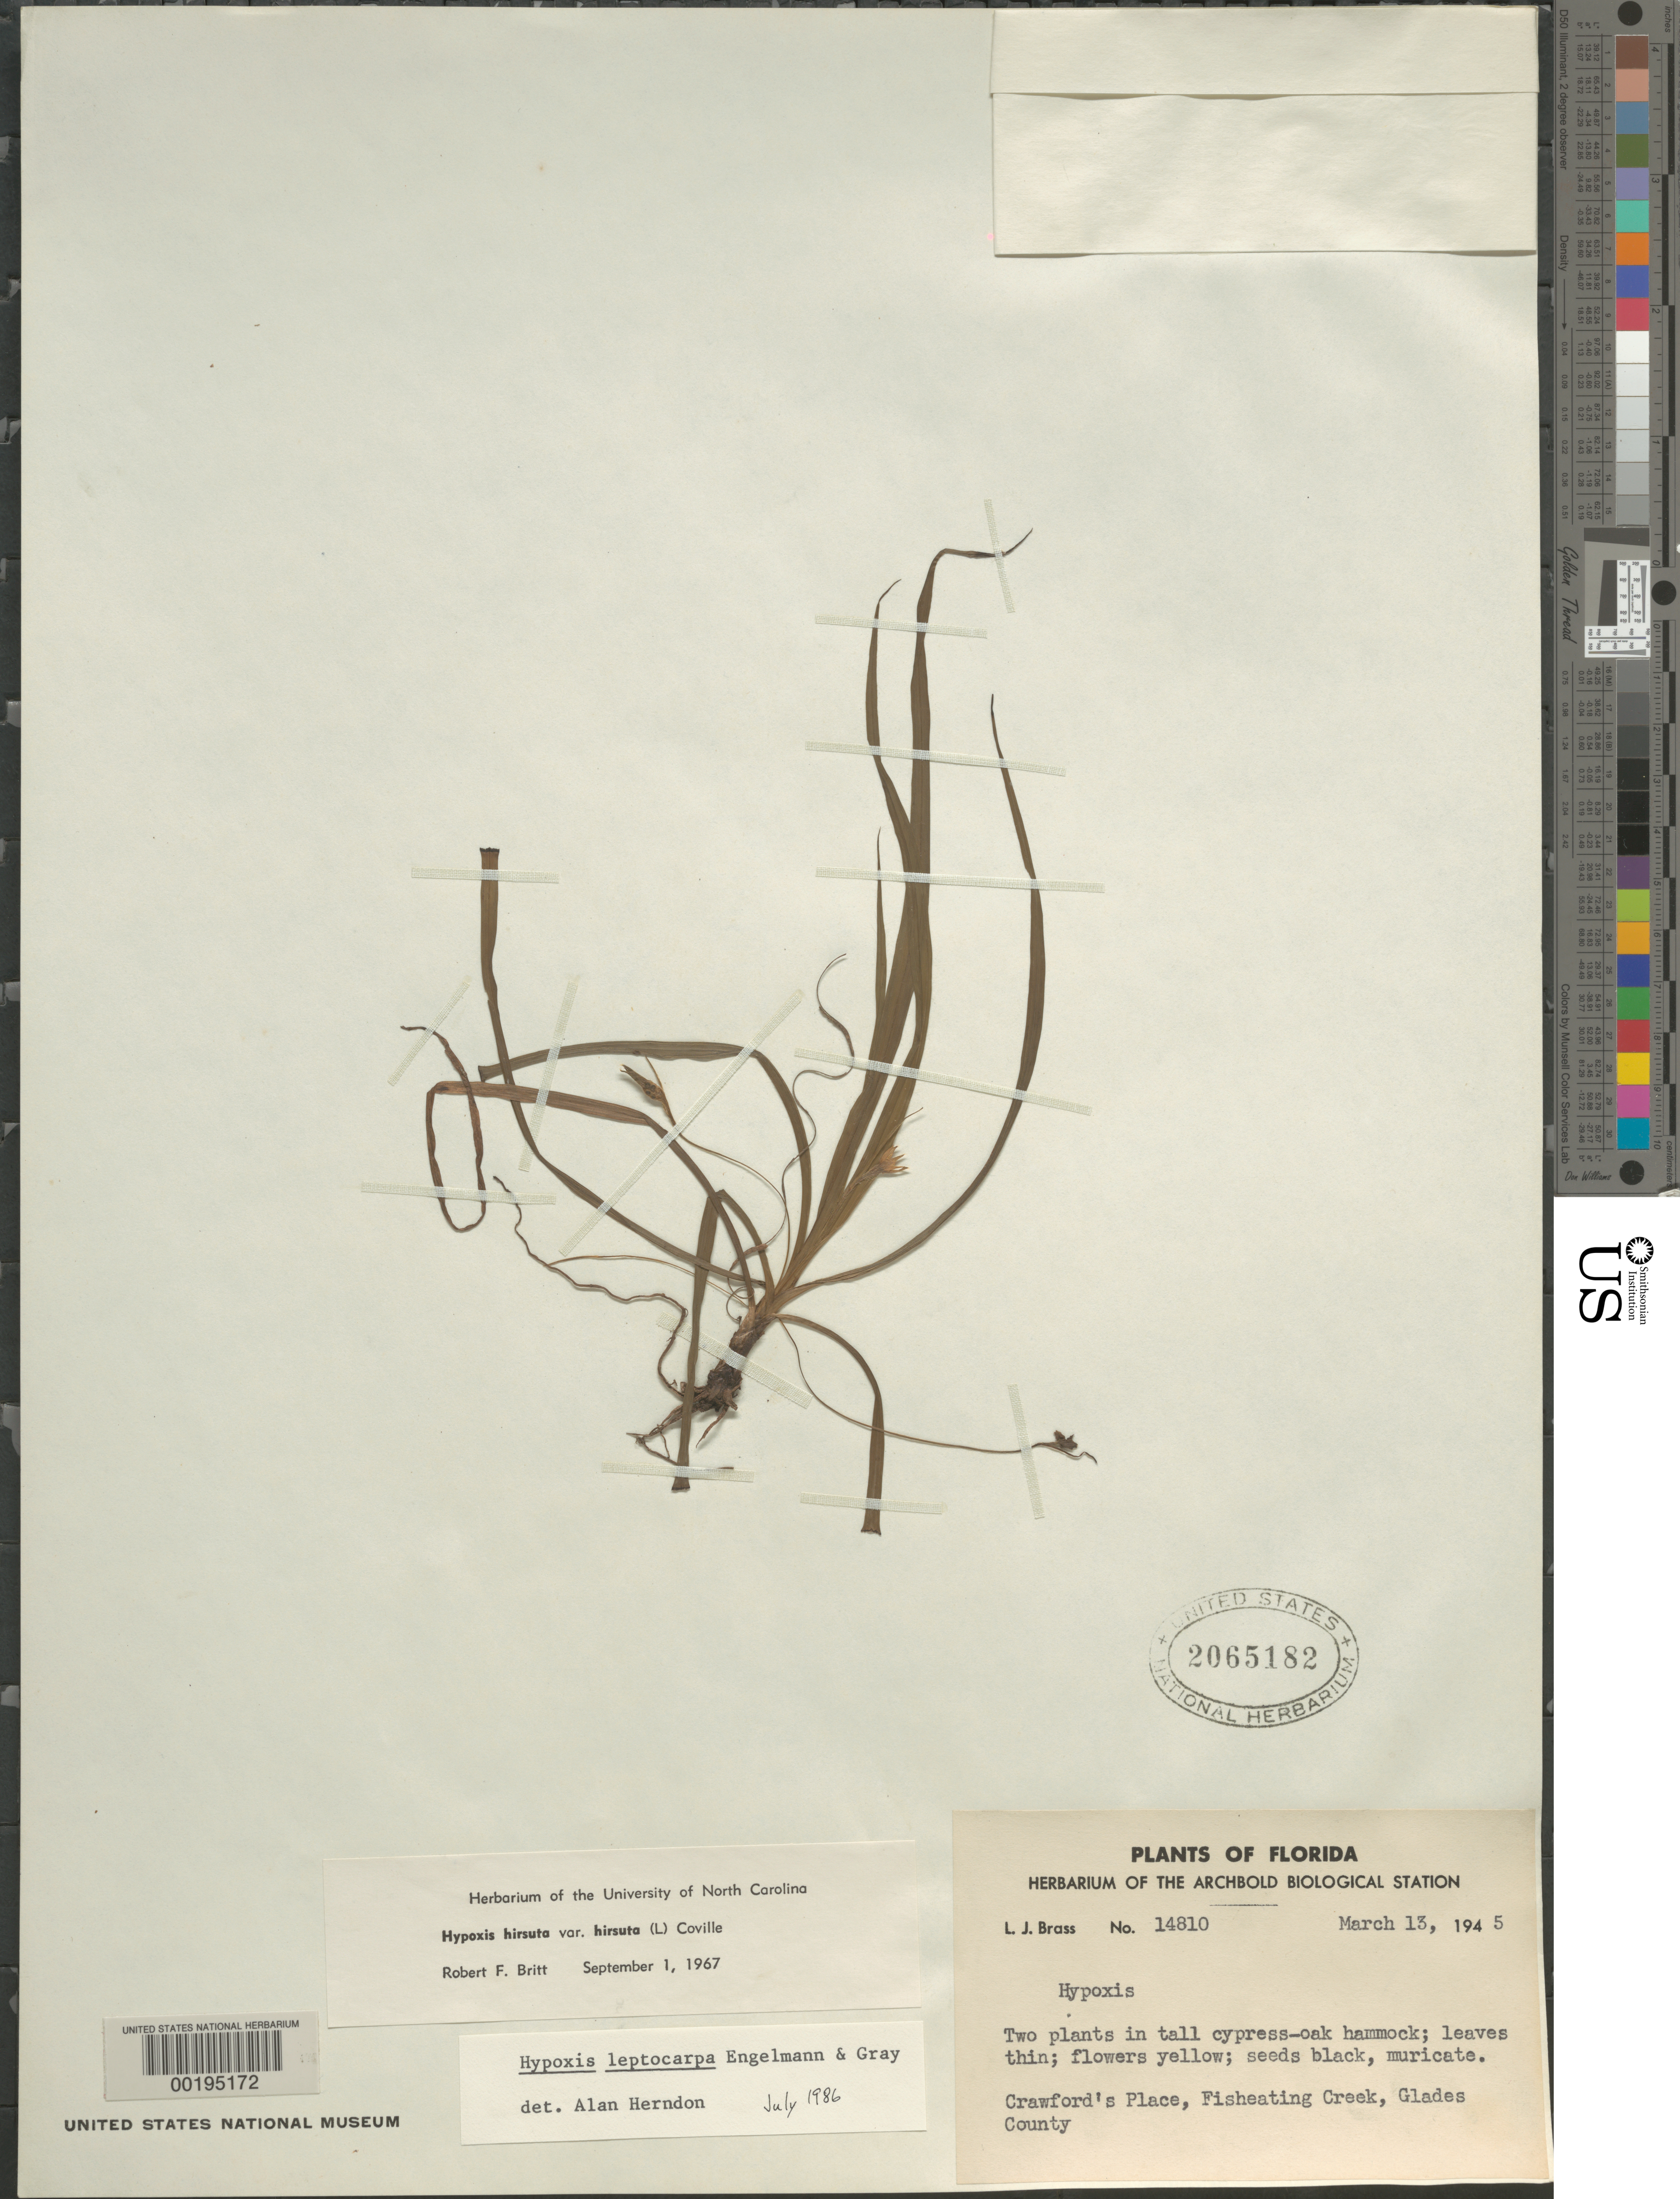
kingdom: Plantae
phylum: Tracheophyta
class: Liliopsida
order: Asparagales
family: Hypoxidaceae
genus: Hypoxis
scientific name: Hypoxis leptocarpa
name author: (Engelm. & A. Gray) Small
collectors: L. J. Brass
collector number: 14810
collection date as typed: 13 Mar 1945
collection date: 1945-03-13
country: United States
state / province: Florida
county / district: Glades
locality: Crawford's place, fisheating creek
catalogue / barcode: US 2065182